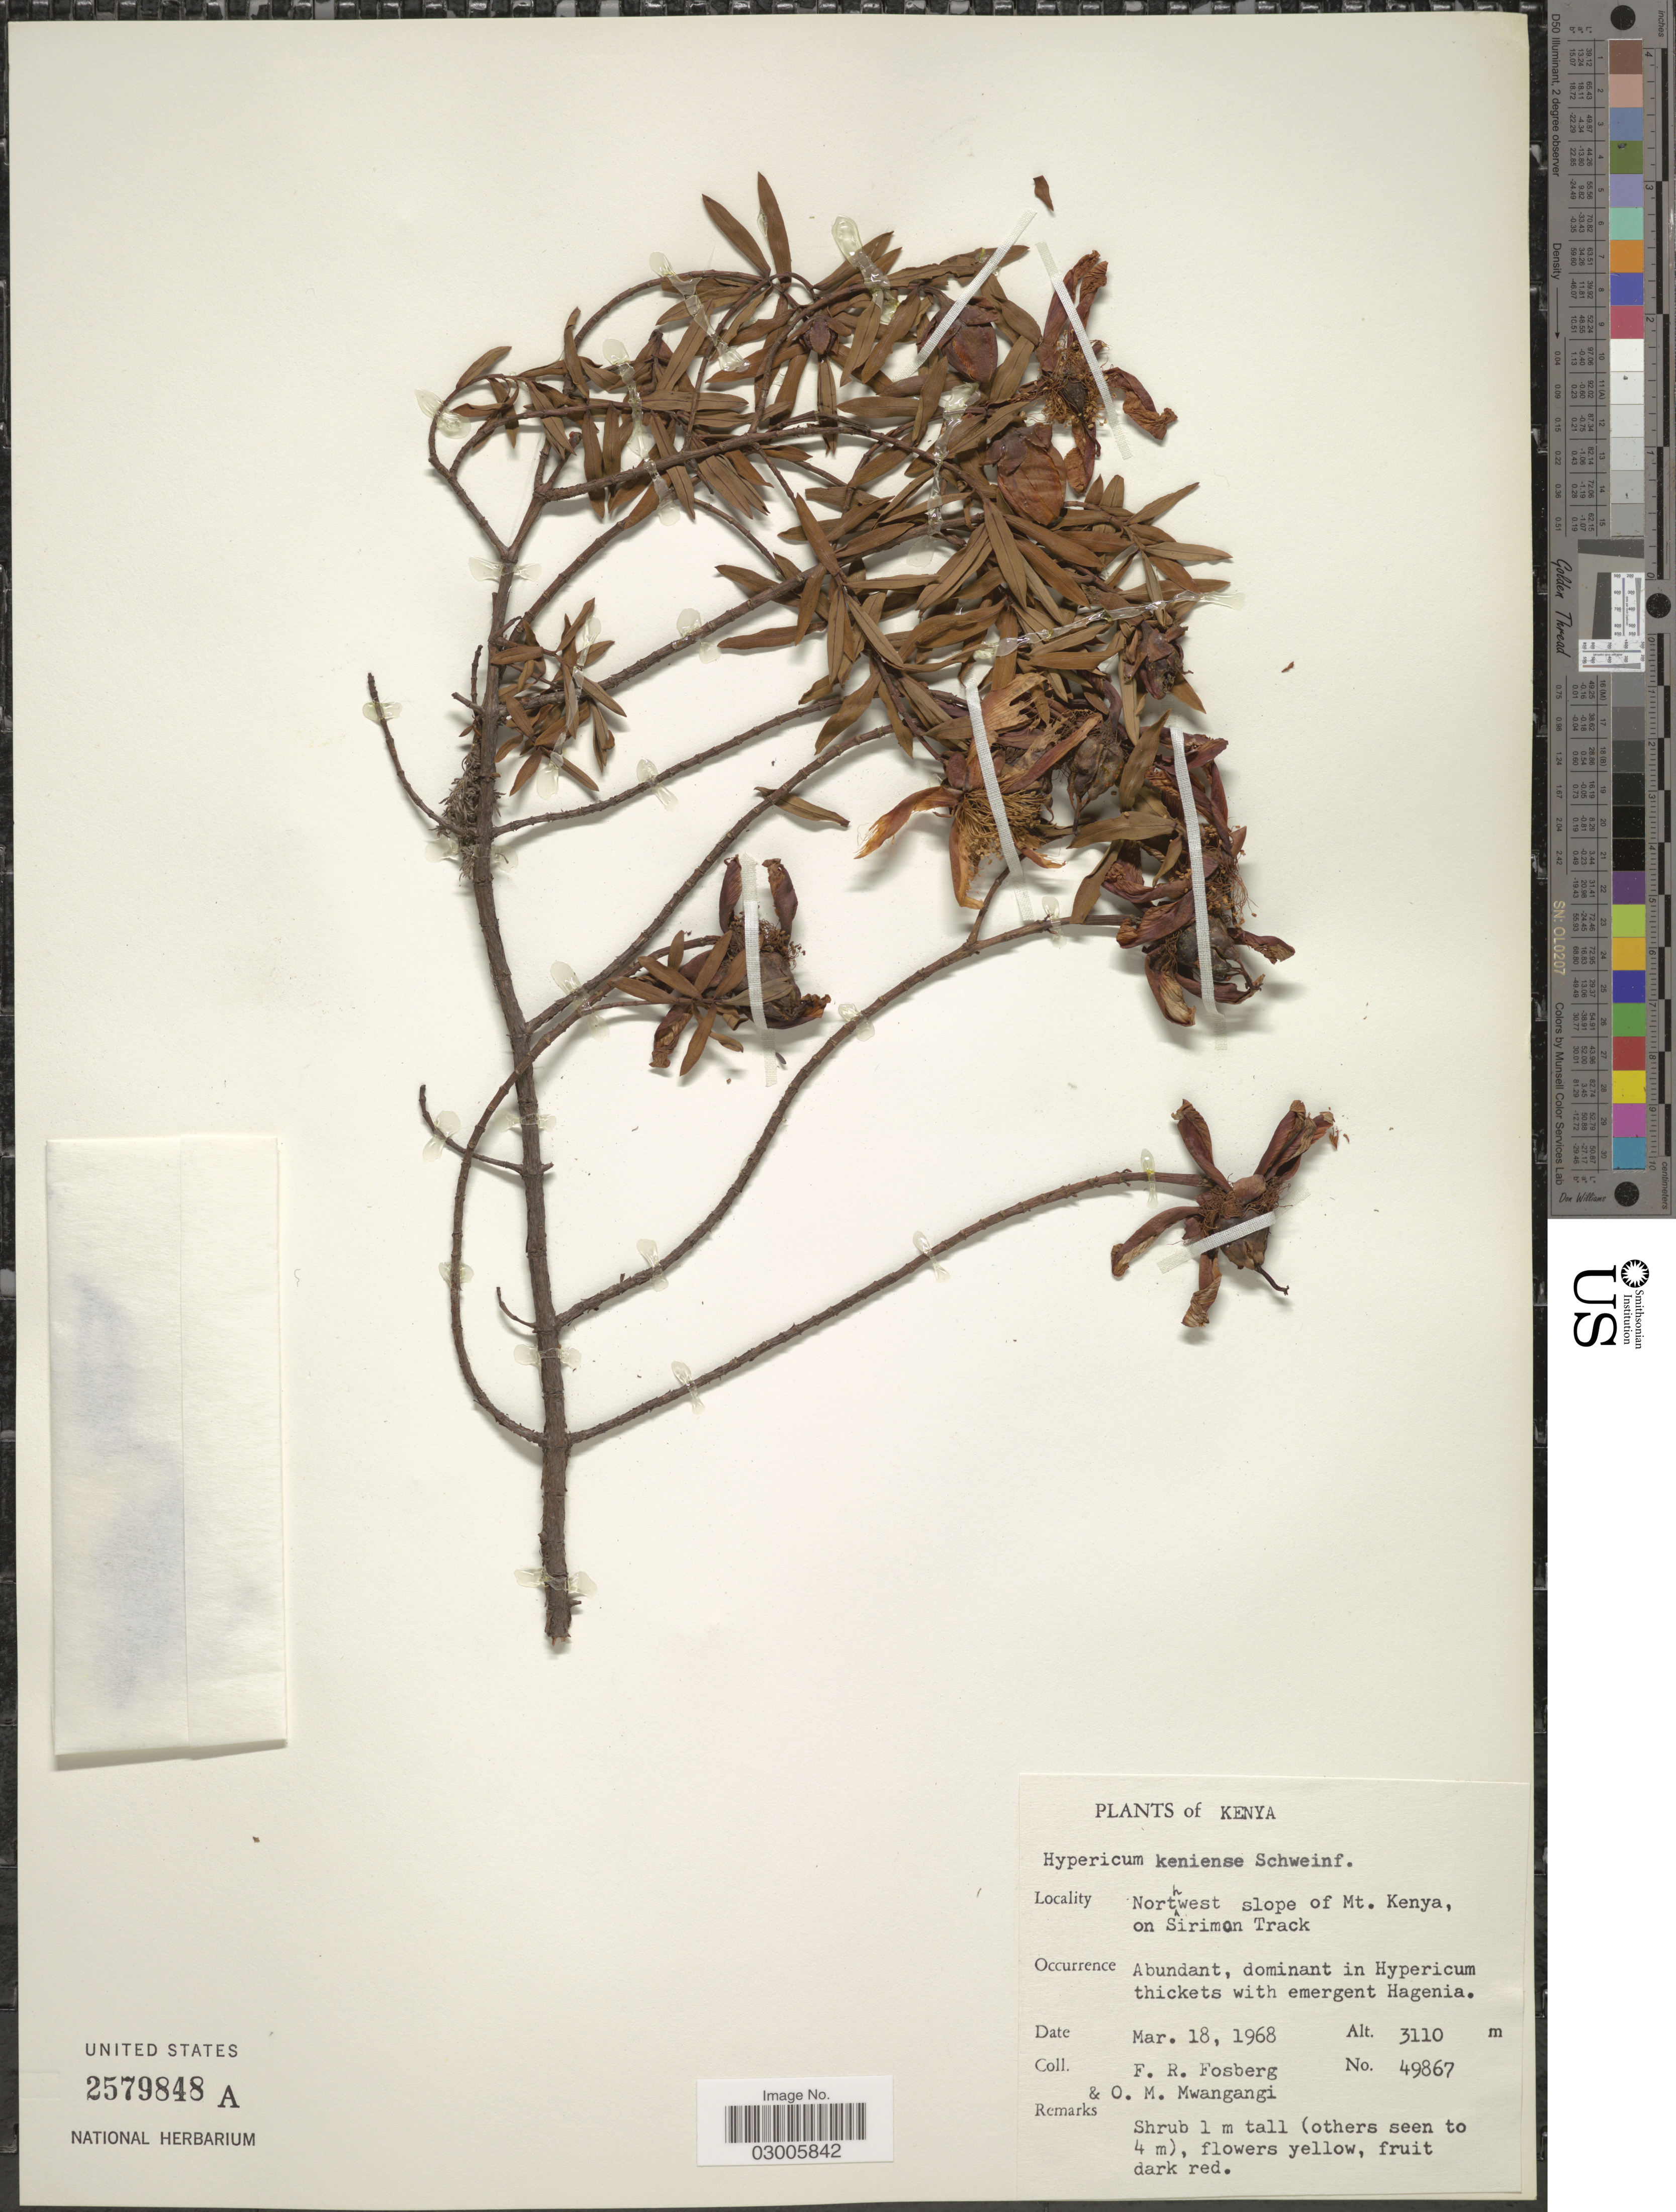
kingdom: Plantae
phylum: Tracheophyta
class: Magnoliopsida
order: Malpighiales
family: Hypericaceae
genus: Hypericum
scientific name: Hypericum keniense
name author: Schweinf.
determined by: Strong, Mark T., (BOT), Smithsonian Institution - National Museum of Natural History (UNITED STATES)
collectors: F. R. Fosberg & O. M. Mwangangi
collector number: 49867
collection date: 1968-03-18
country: Kenya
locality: Northwest slope of Mt. Kenya, on Sirimon Track.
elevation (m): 3110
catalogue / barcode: US 2579848A